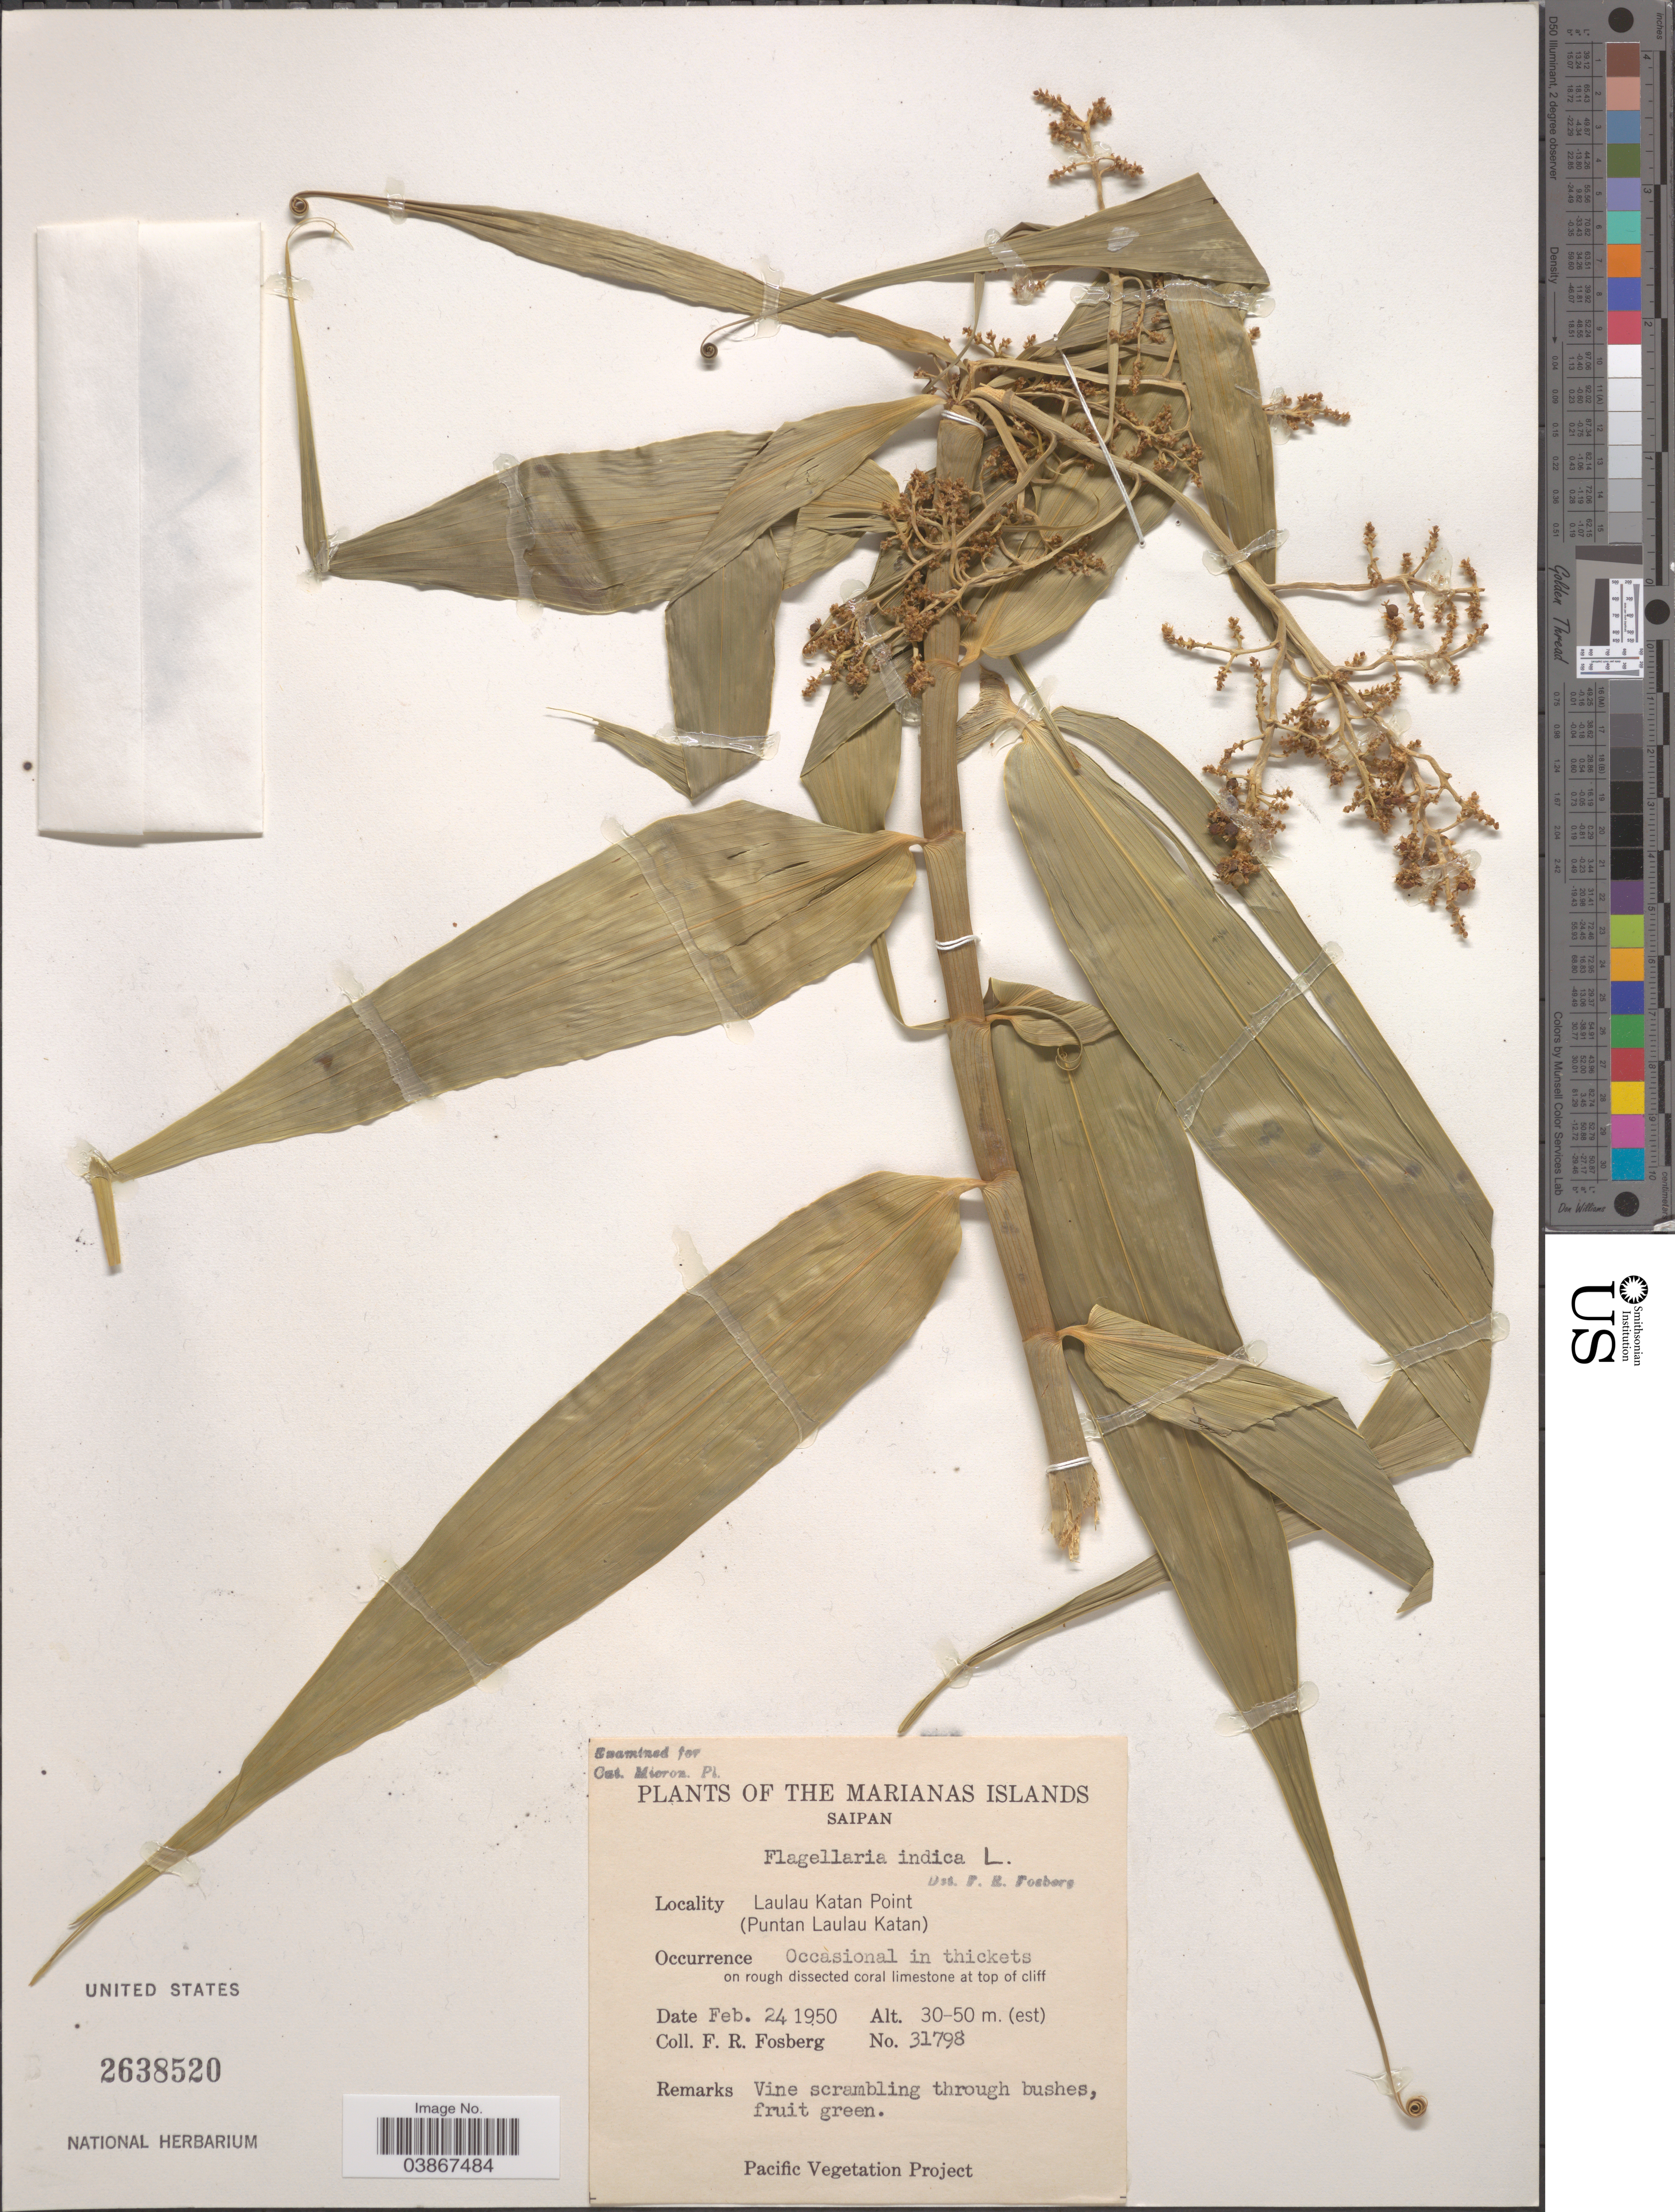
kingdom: Plantae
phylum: Tracheophyta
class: Liliopsida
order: Poales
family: Flagellariaceae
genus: Flagellaria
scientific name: Flagellaria indica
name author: L.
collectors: F. R. Fosberg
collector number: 31798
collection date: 1950-02-24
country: Northern Mariana Islands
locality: The Marianas Islands. Saipan. Laulau Katan Point (Puntan Laulau Katan).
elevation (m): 30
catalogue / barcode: US 2638520